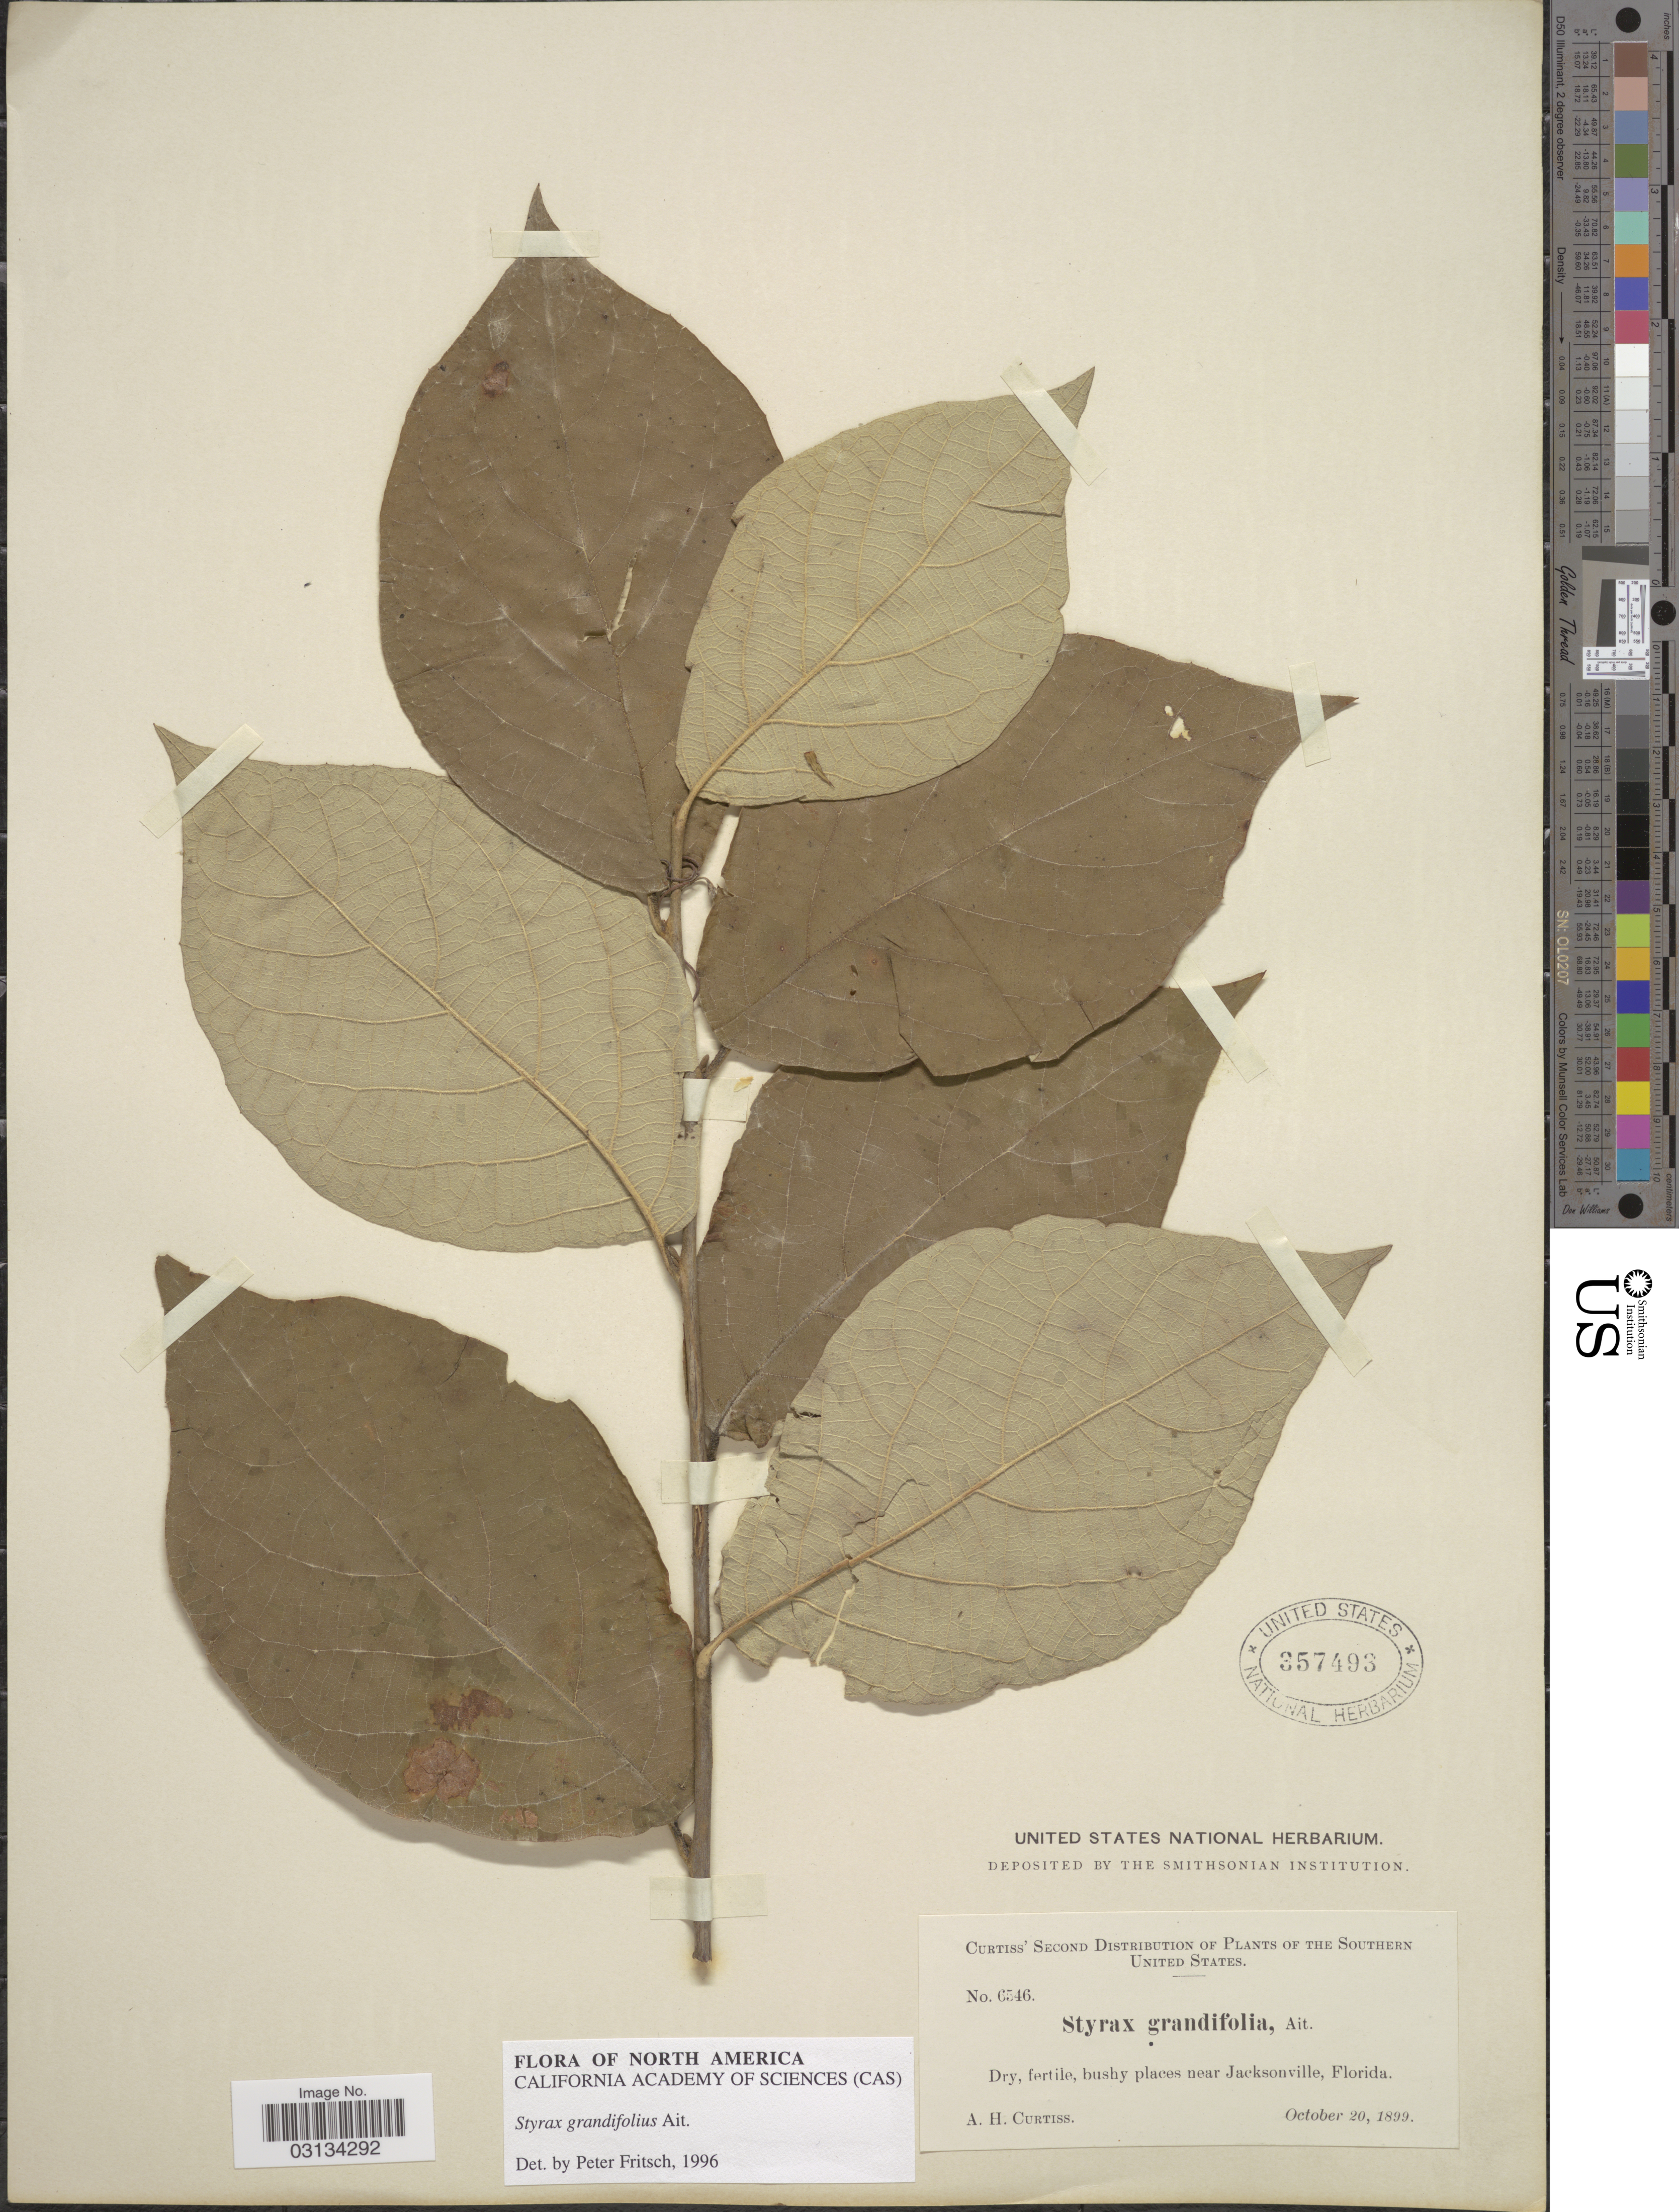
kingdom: Plantae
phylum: Tracheophyta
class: Magnoliopsida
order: Ericales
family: Styracaceae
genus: Styrax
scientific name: Styrax grandifolius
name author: Aiton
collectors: A. H. Curtiss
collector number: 6546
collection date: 1899-10-20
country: United States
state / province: Florida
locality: Dry, fertile, bushy places near Jacksonville.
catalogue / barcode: US 357493